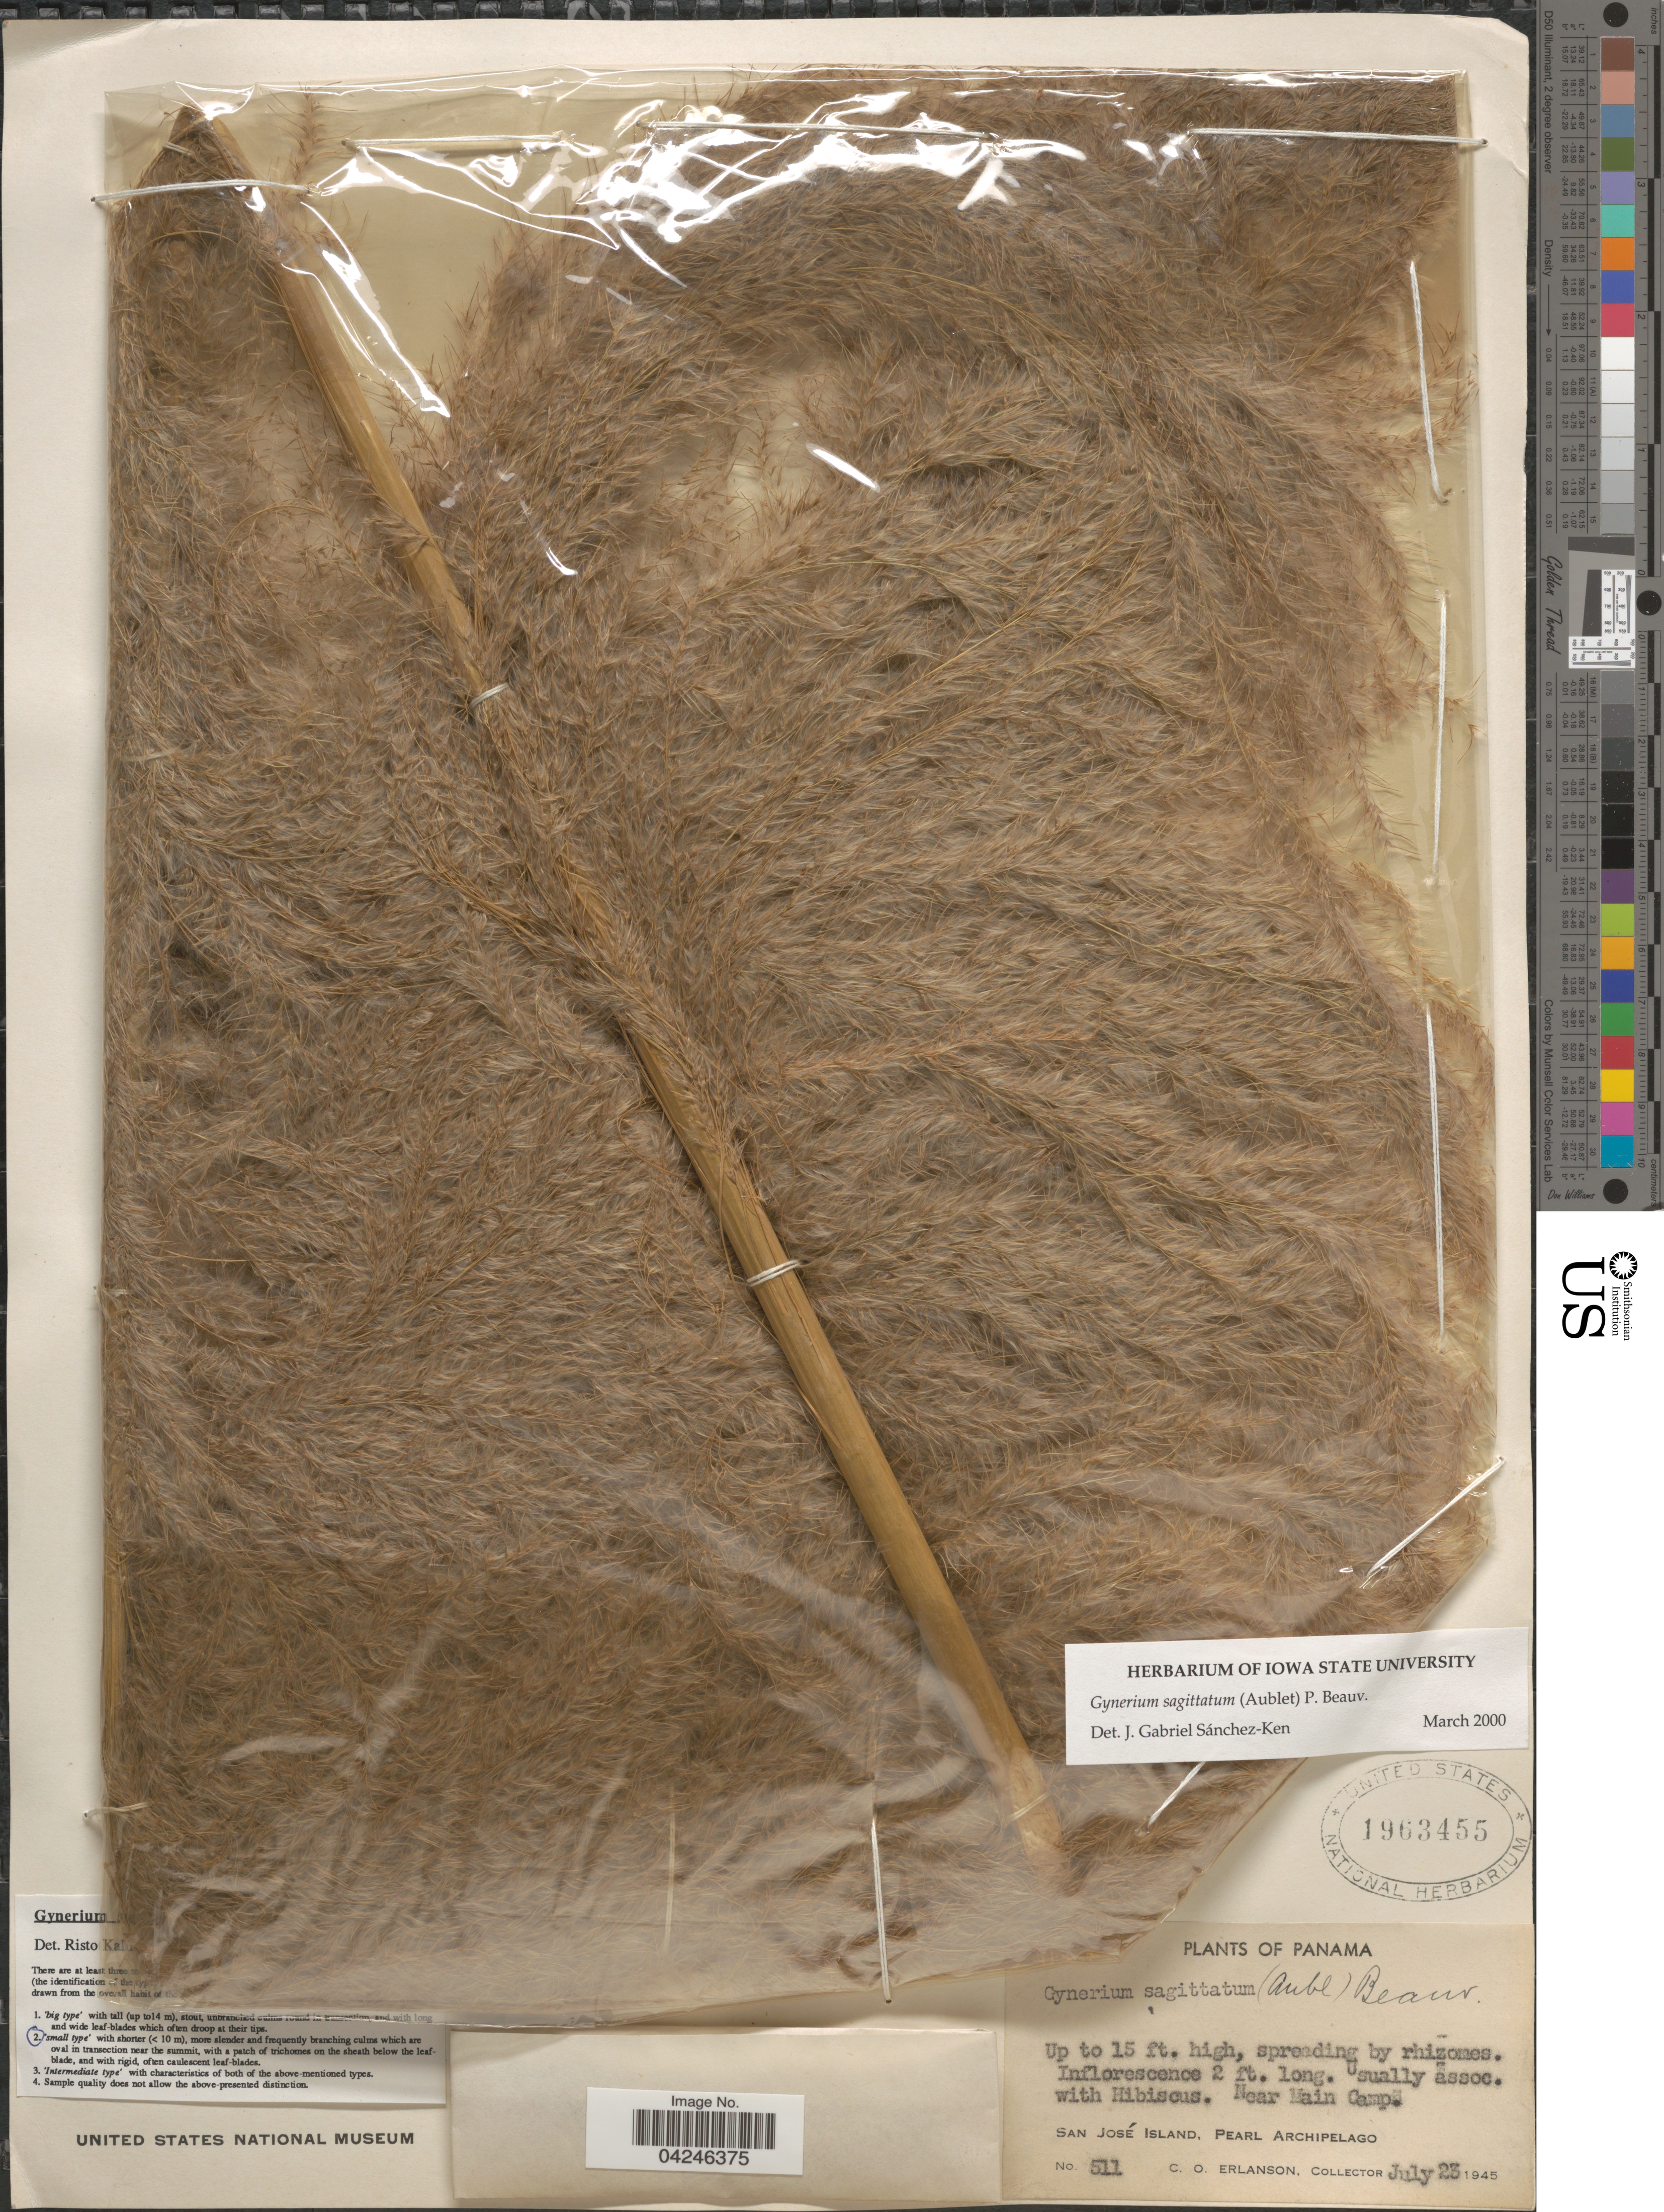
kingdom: Plantae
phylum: Tracheophyta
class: Liliopsida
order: Poales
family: Poaceae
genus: Gynerium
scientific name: Gynerium sagittatum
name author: (Aubl.) P. Beauv.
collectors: C. O. Erlanson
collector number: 511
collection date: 1945-07-23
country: Panama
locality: Near Main Camp. San José Island, Pearl Archipelago.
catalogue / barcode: US 1963455